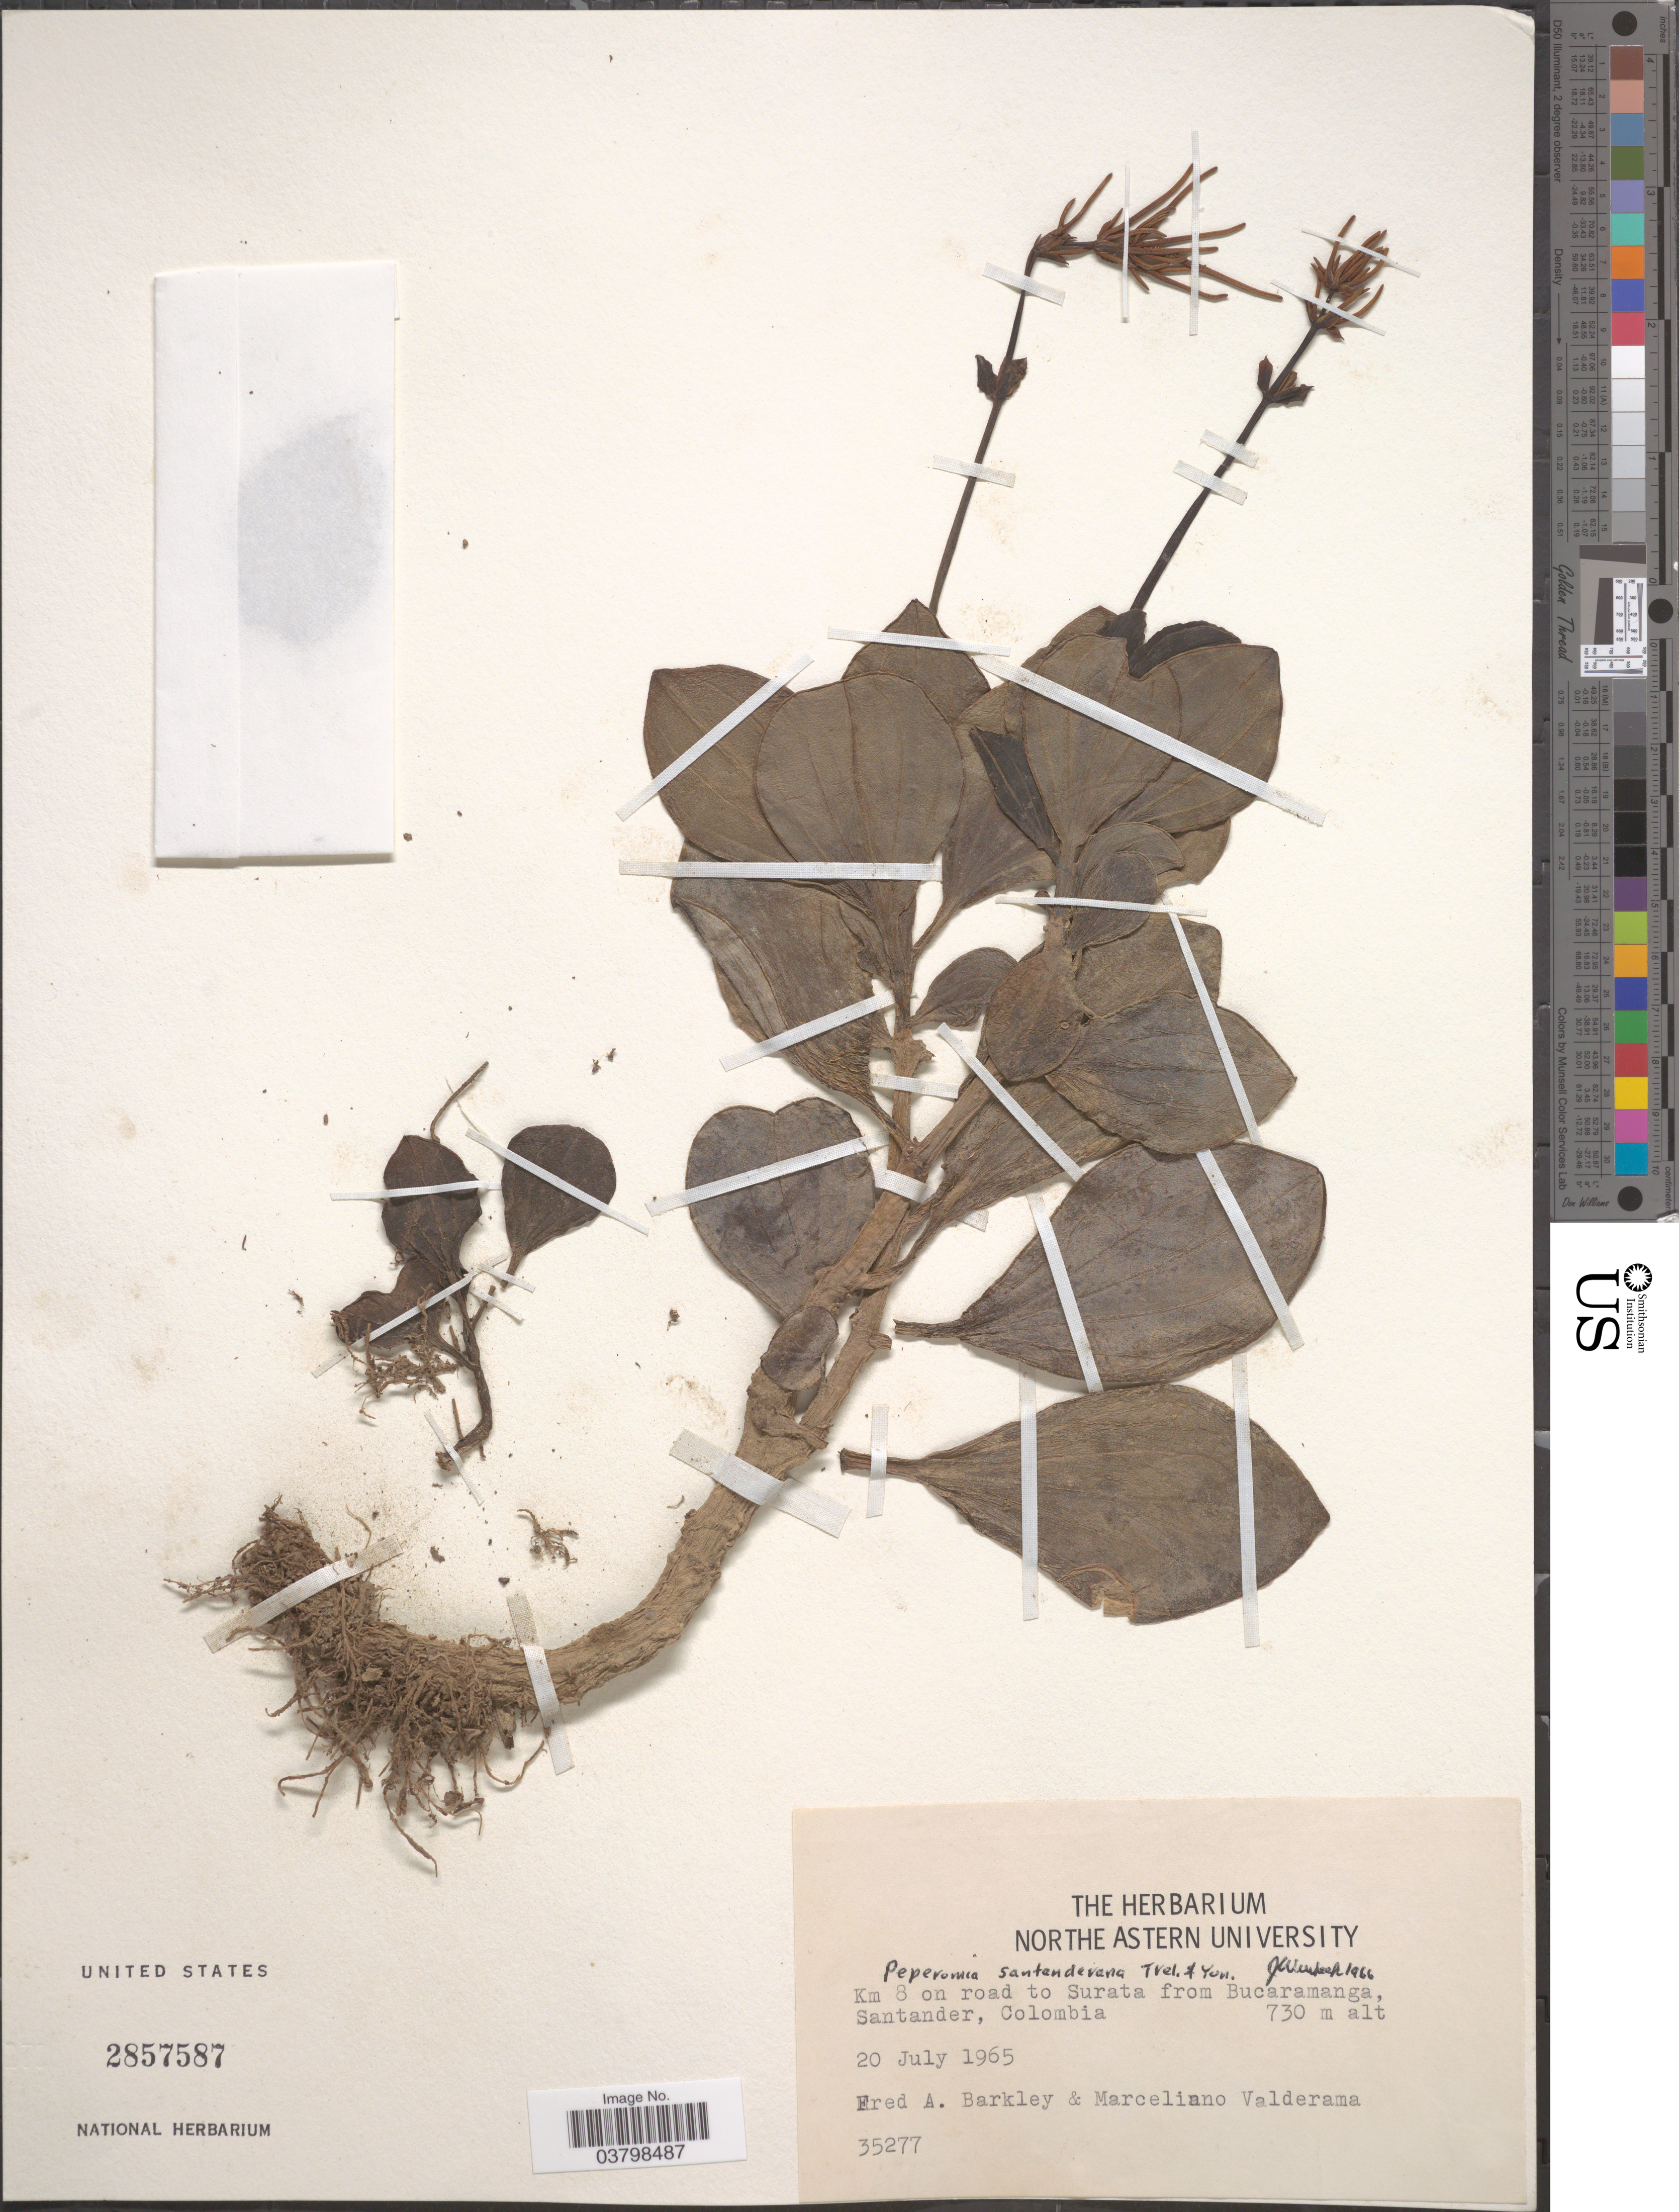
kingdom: Plantae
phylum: Tracheophyta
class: Magnoliopsida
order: Piperales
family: Piperaceae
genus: Peperomia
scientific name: Peperomia santanderana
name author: Trel. & Yunck.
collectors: F. A. Barkley & M. Valderama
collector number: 35277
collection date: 1965-07-20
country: Colombia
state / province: Santander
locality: Km 8 on road to Surata from Bucaramanga.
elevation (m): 730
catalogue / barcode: US 2857587